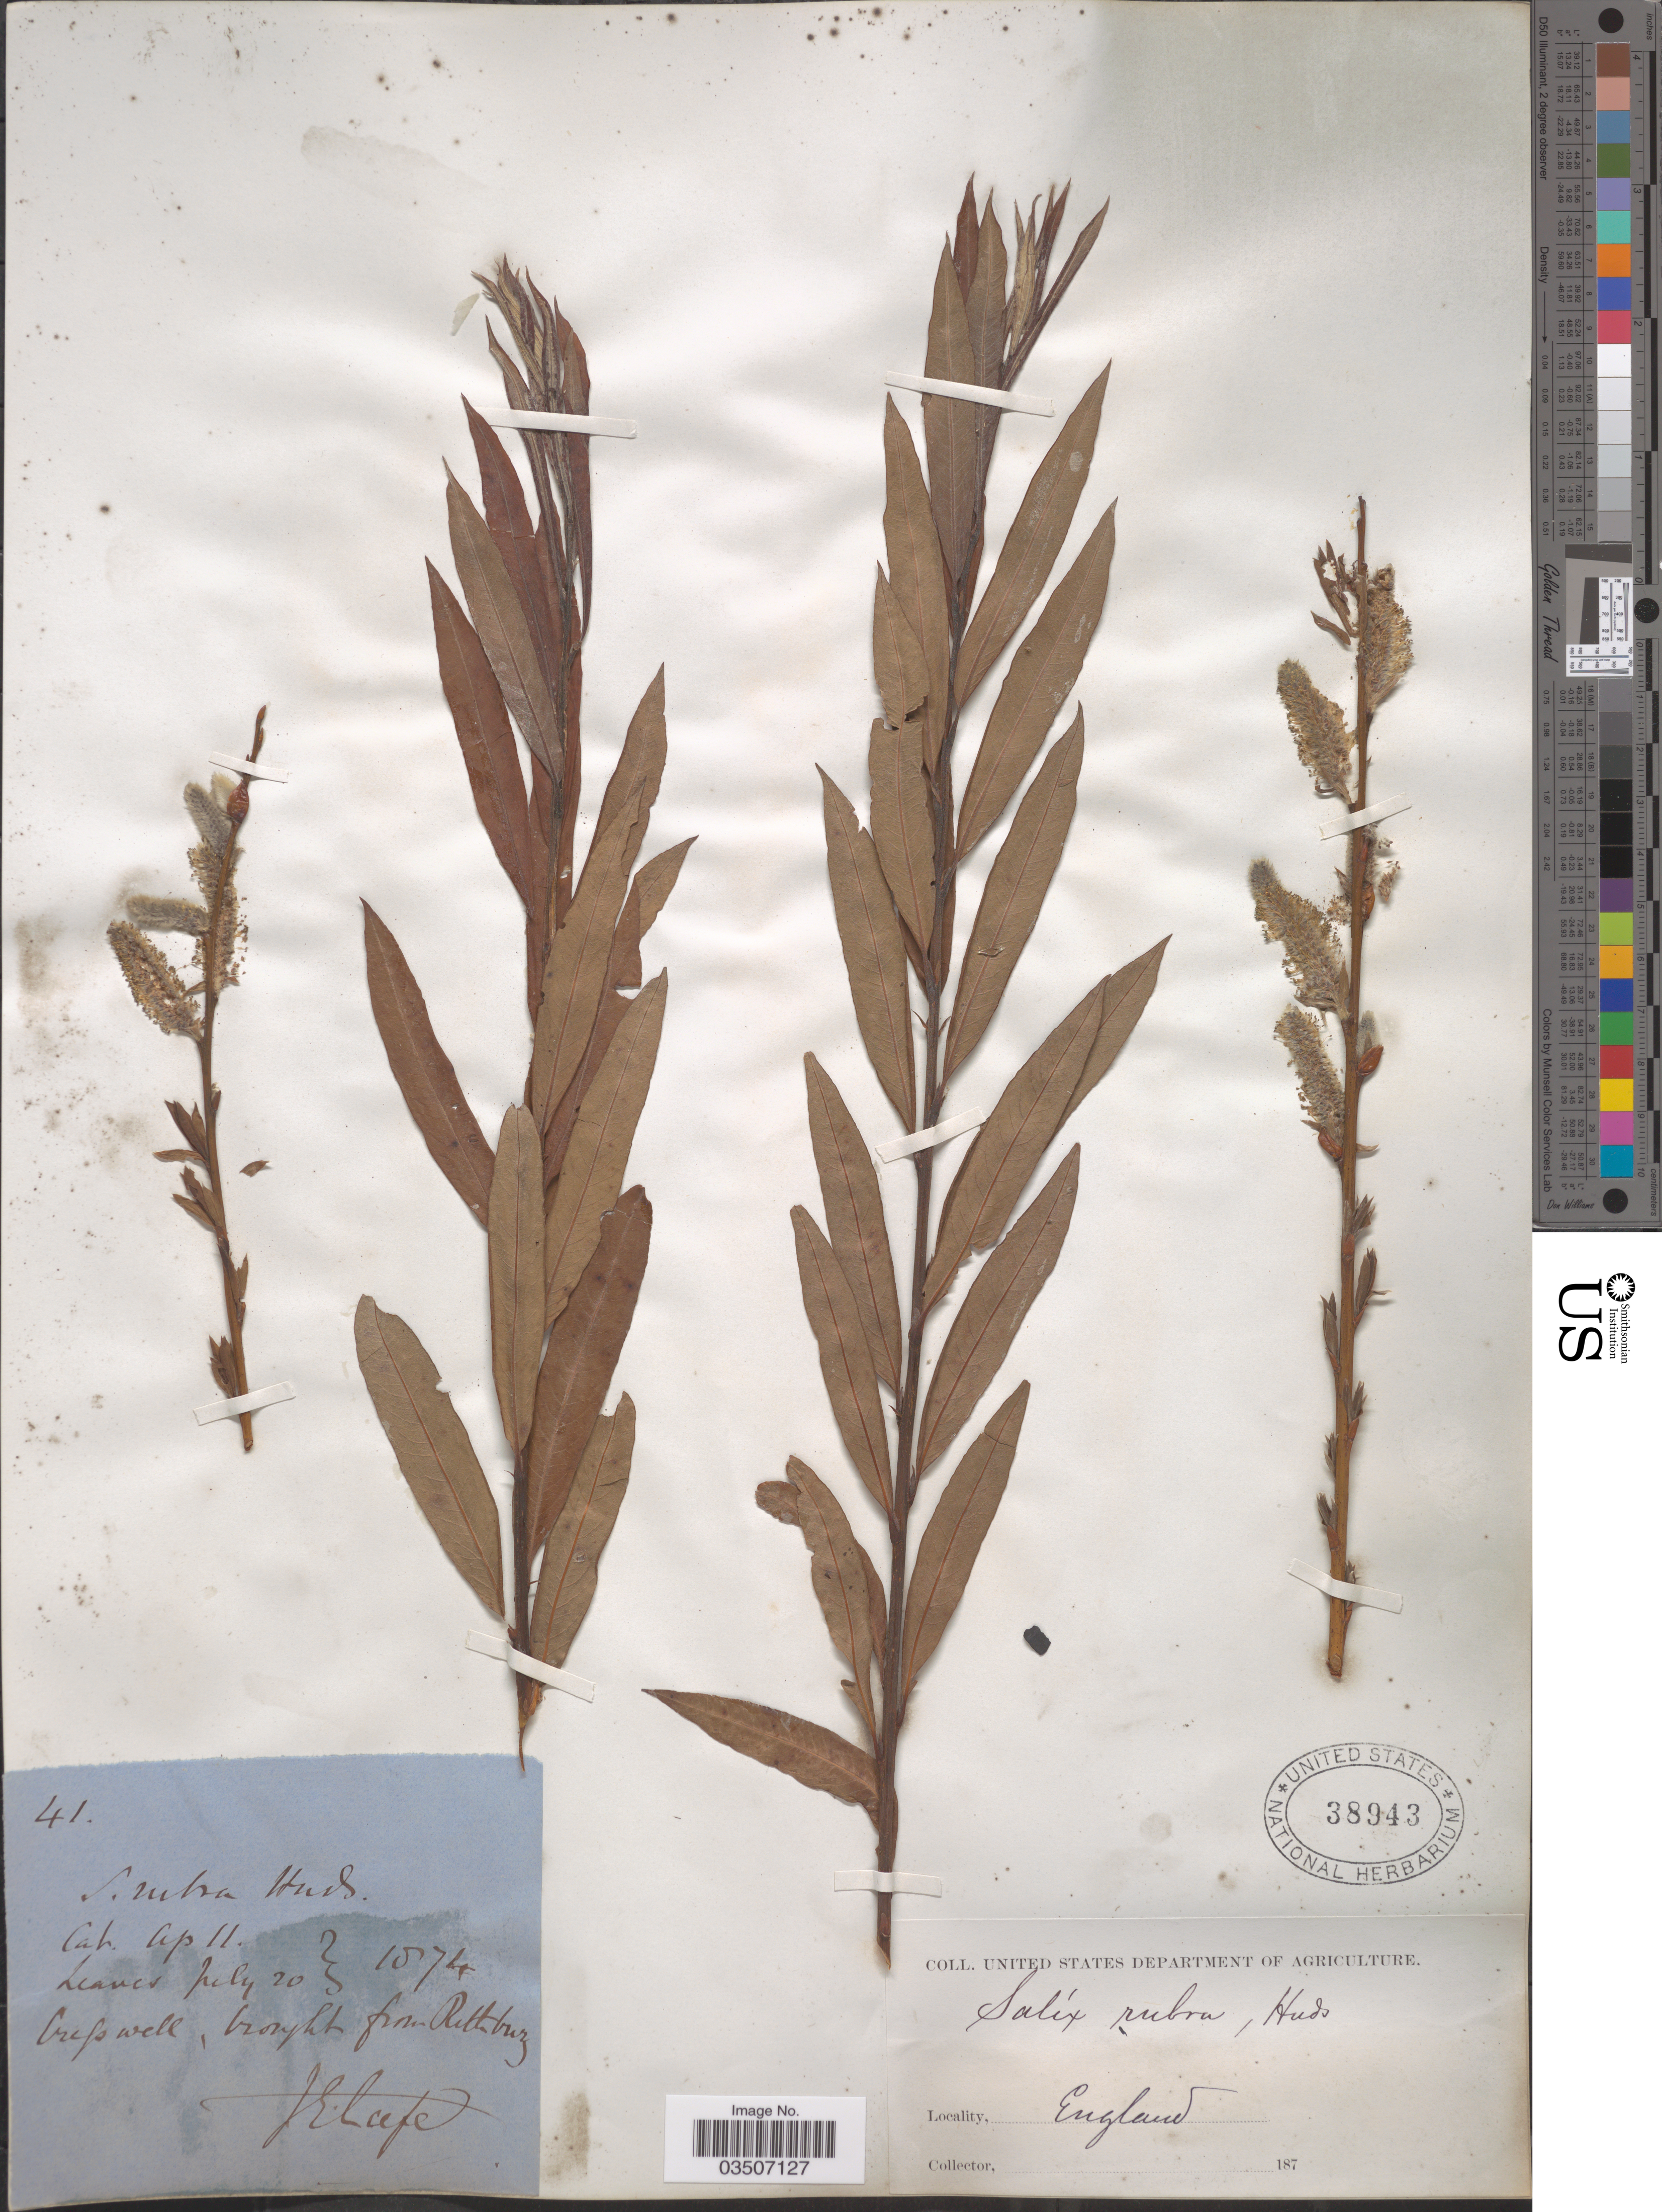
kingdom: Plantae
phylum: Tracheophyta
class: Magnoliopsida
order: Malpighiales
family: Salicaceae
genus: Salix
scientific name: Salix rubra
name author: Huds.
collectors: J. Leefe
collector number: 41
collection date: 1874-04-11/1874-07-20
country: United Kingdom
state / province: England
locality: Cresswell, Bought from Ruthburg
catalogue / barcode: US 38943